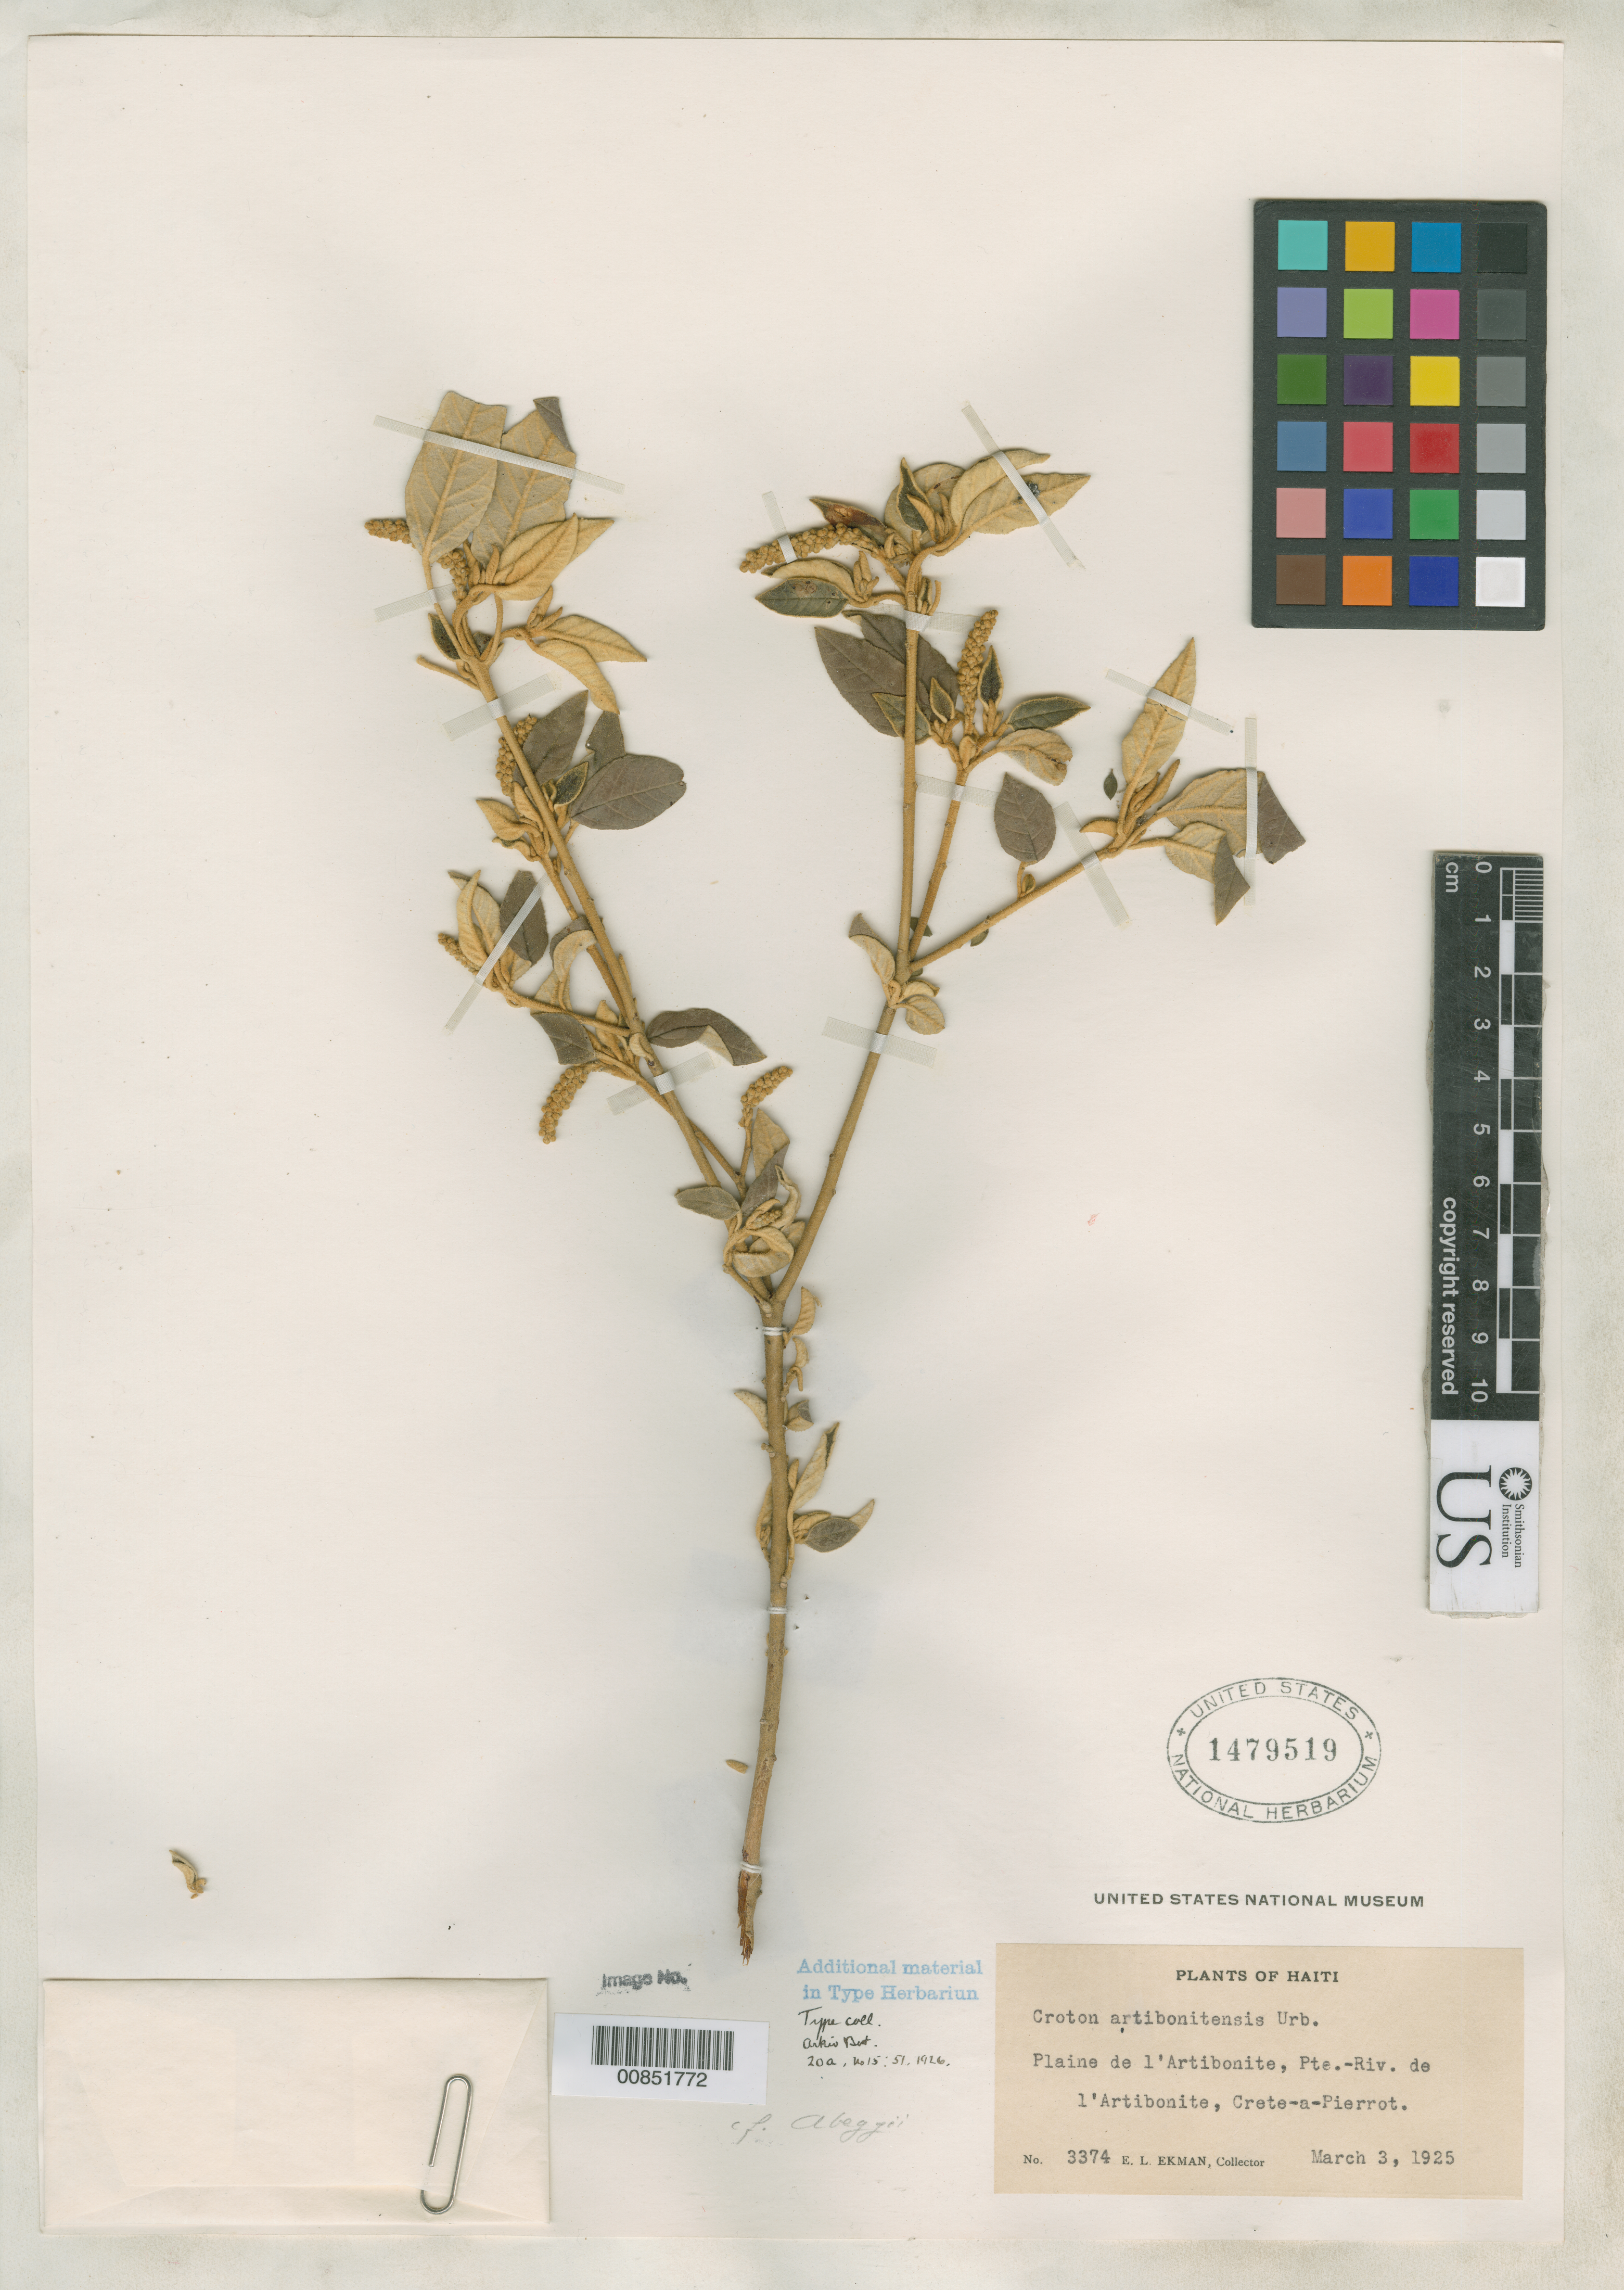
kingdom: Plantae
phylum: Tracheophyta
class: Magnoliopsida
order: Malpighiales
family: Euphorbiaceae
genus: Croton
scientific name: Croton artibonitensis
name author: Urb.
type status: Isotype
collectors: E. L. Ekman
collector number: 3374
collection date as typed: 03 Mar 1925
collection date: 1925-03-03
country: Haiti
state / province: Artibonite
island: Hispaniola Island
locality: Plaine de l'Artibonite, Pte. -Riv. de l'Artibonite, Crete-a-Pierrot.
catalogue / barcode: US 1479519